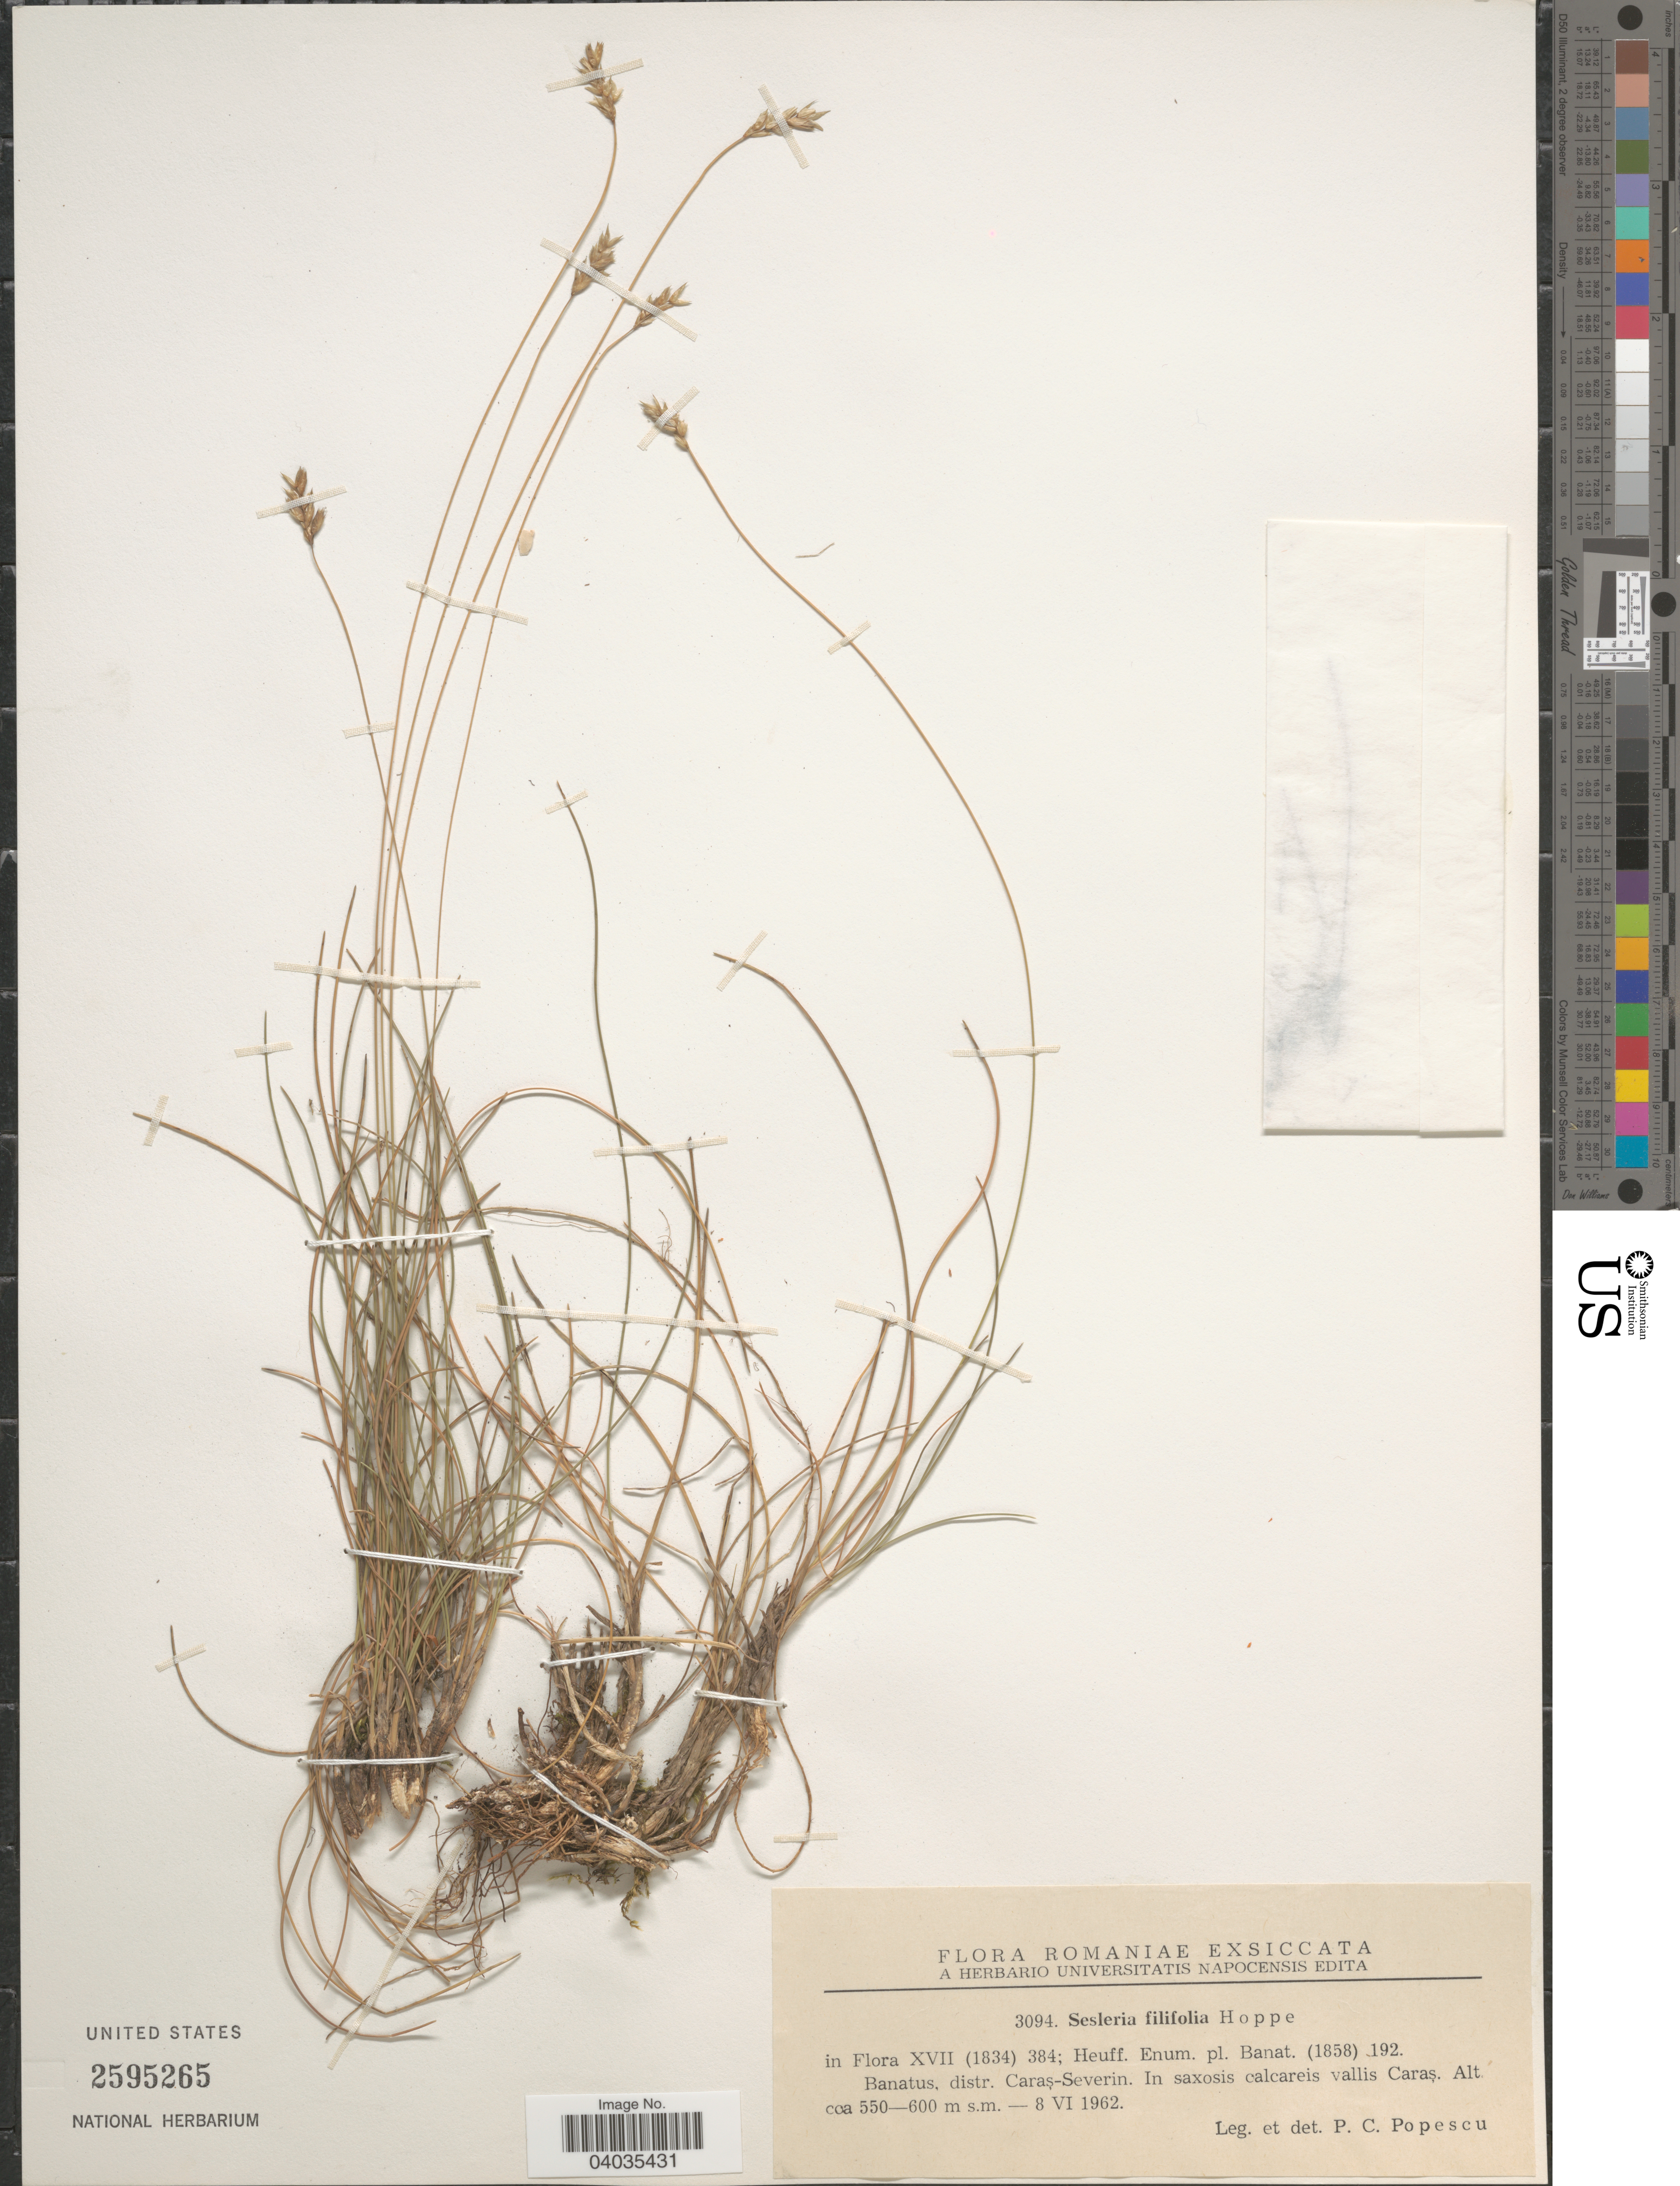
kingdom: Plantae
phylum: Tracheophyta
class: Liliopsida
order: Poales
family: Poaceae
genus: Sesleria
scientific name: Sesleria filifolia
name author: Hoppe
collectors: P. Popescu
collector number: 3094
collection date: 1962-06-08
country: Romania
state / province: Caras-Severin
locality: Banatus, distr. Caraş-Severin. In saxosis calcareis vallis Caraş.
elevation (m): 550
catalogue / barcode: US 2595265